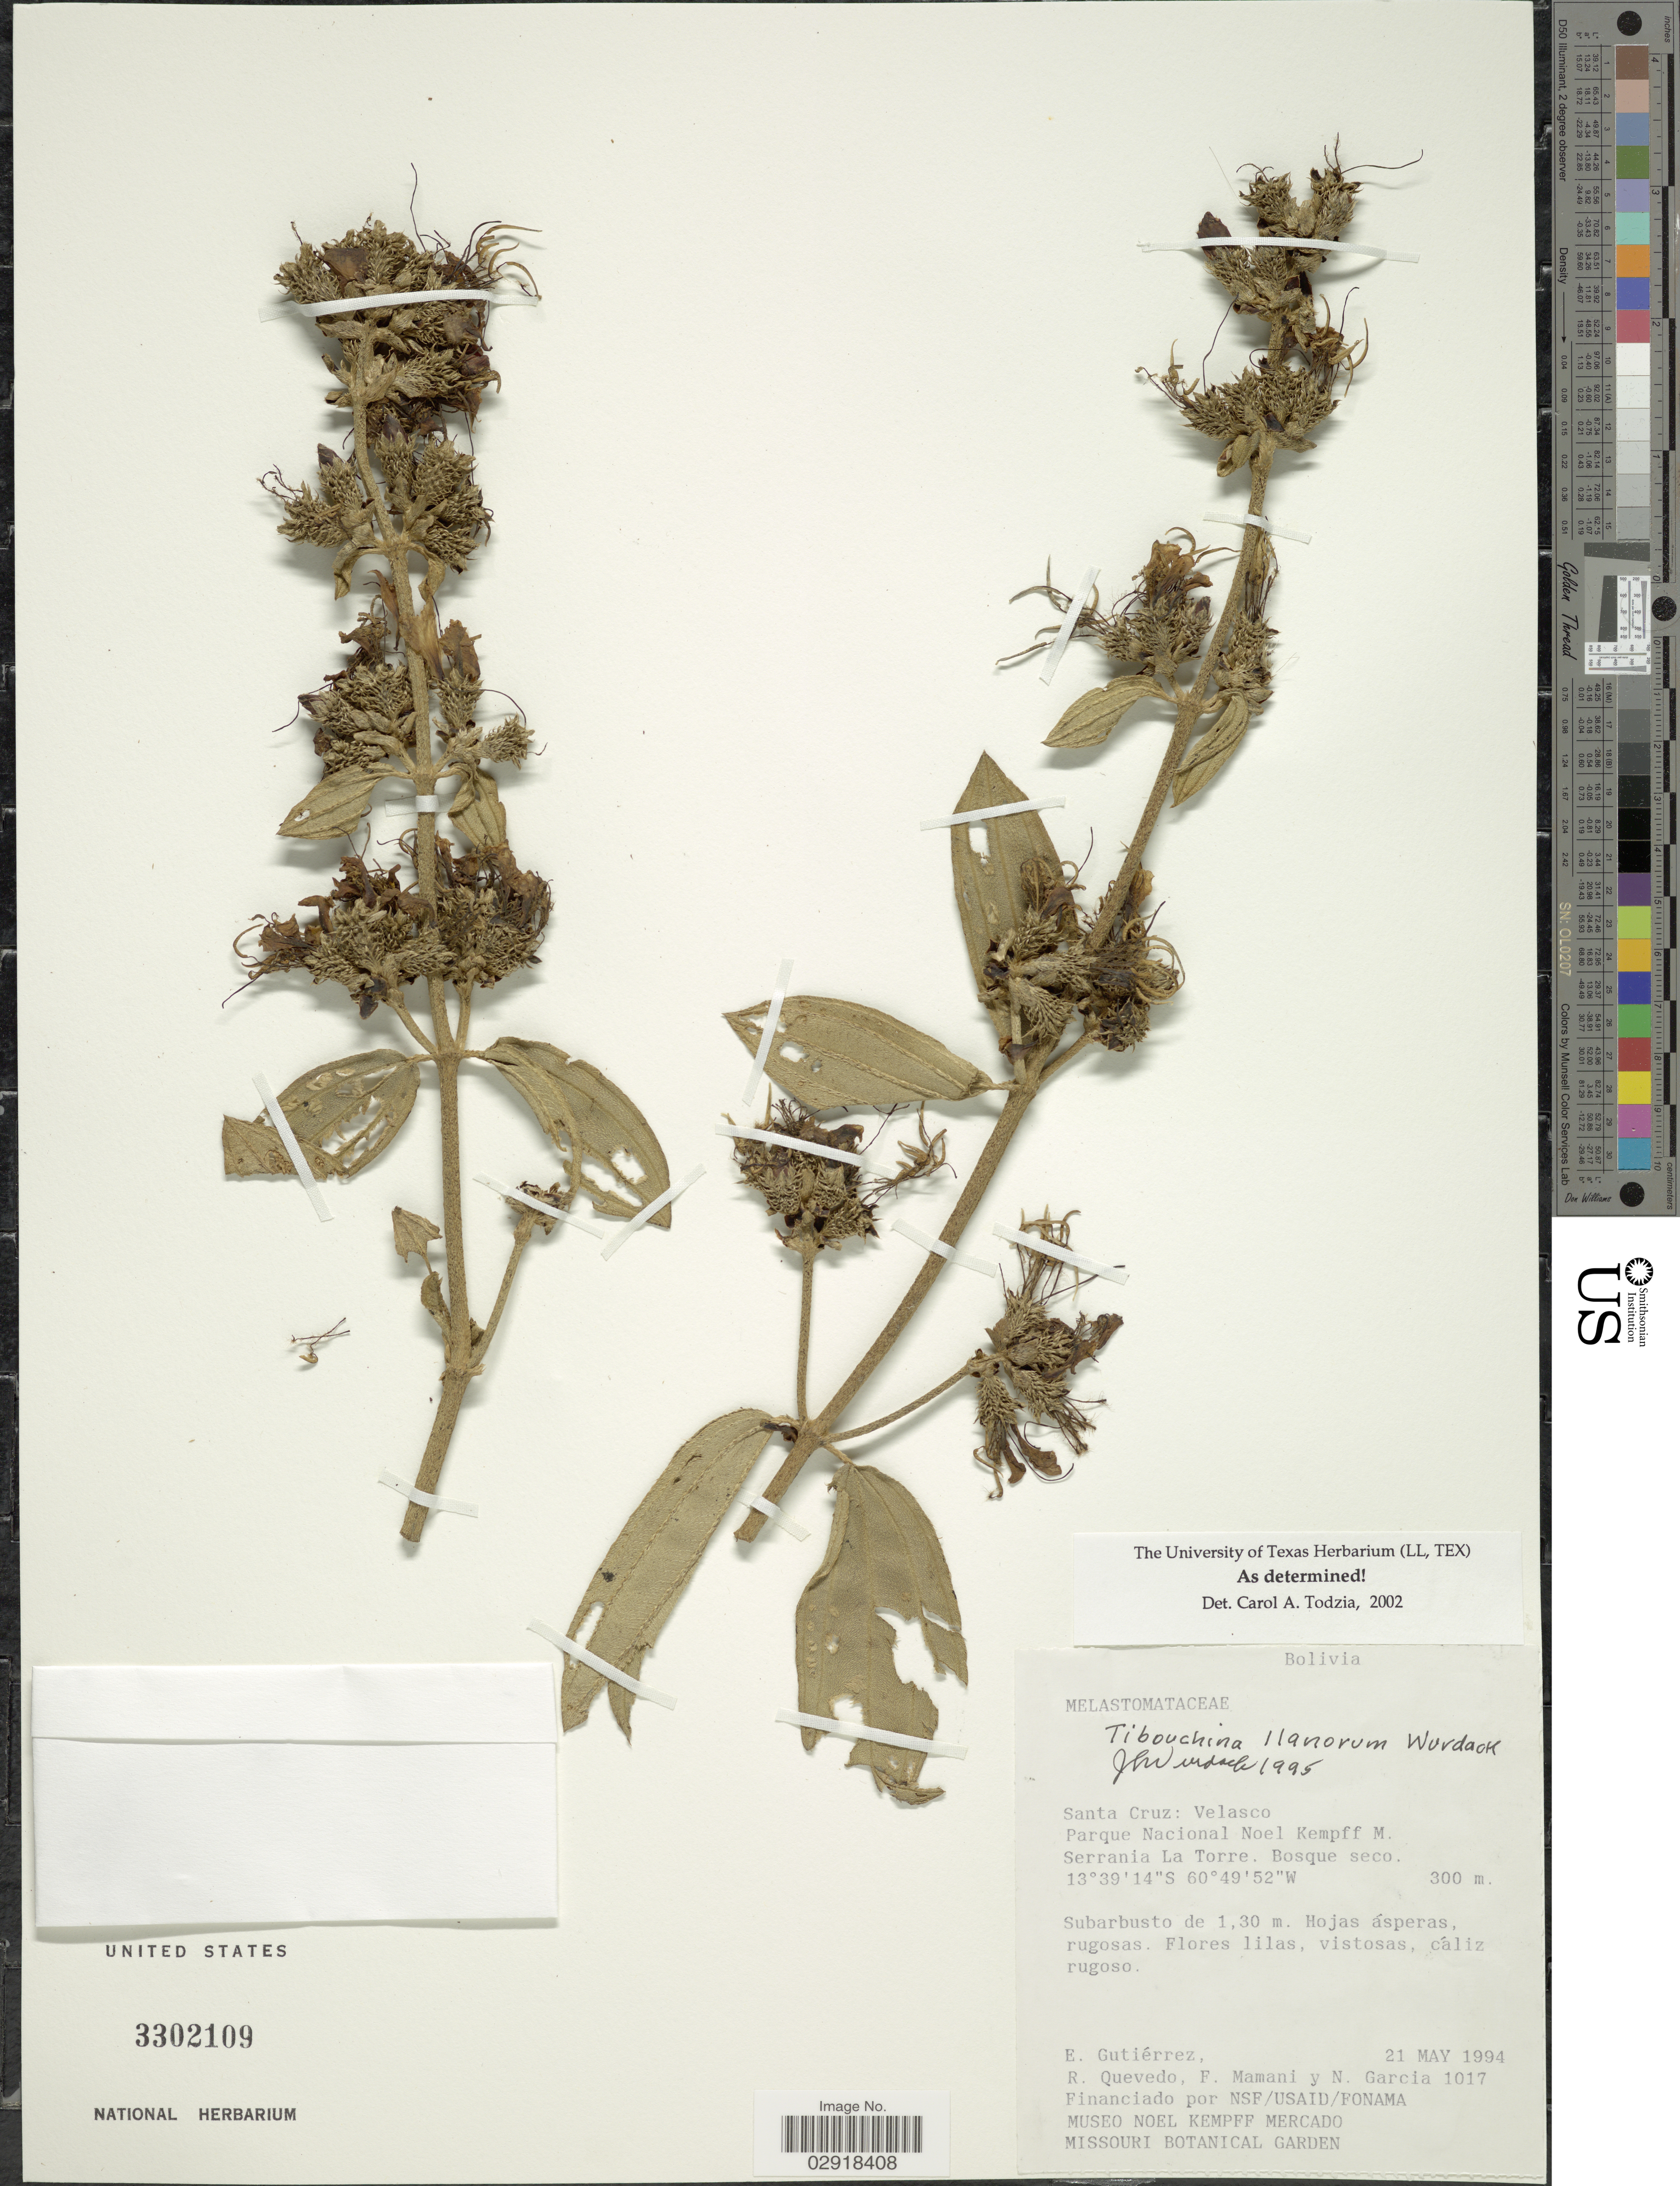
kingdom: Plantae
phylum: Tracheophyta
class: Magnoliopsida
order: Myrtales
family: Melastomataceae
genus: Tibouchina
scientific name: Tibouchina llanorum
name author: Wurdack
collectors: E. Gutiérrez, R. Quevedo & F. Mamani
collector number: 1017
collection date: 1994-05-21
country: Bolivia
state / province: Santa Cruz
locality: Velasco, Parque Nacional Noel Kempff M., Serrania La Torre, Bosque seco.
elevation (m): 300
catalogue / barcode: US 3302109